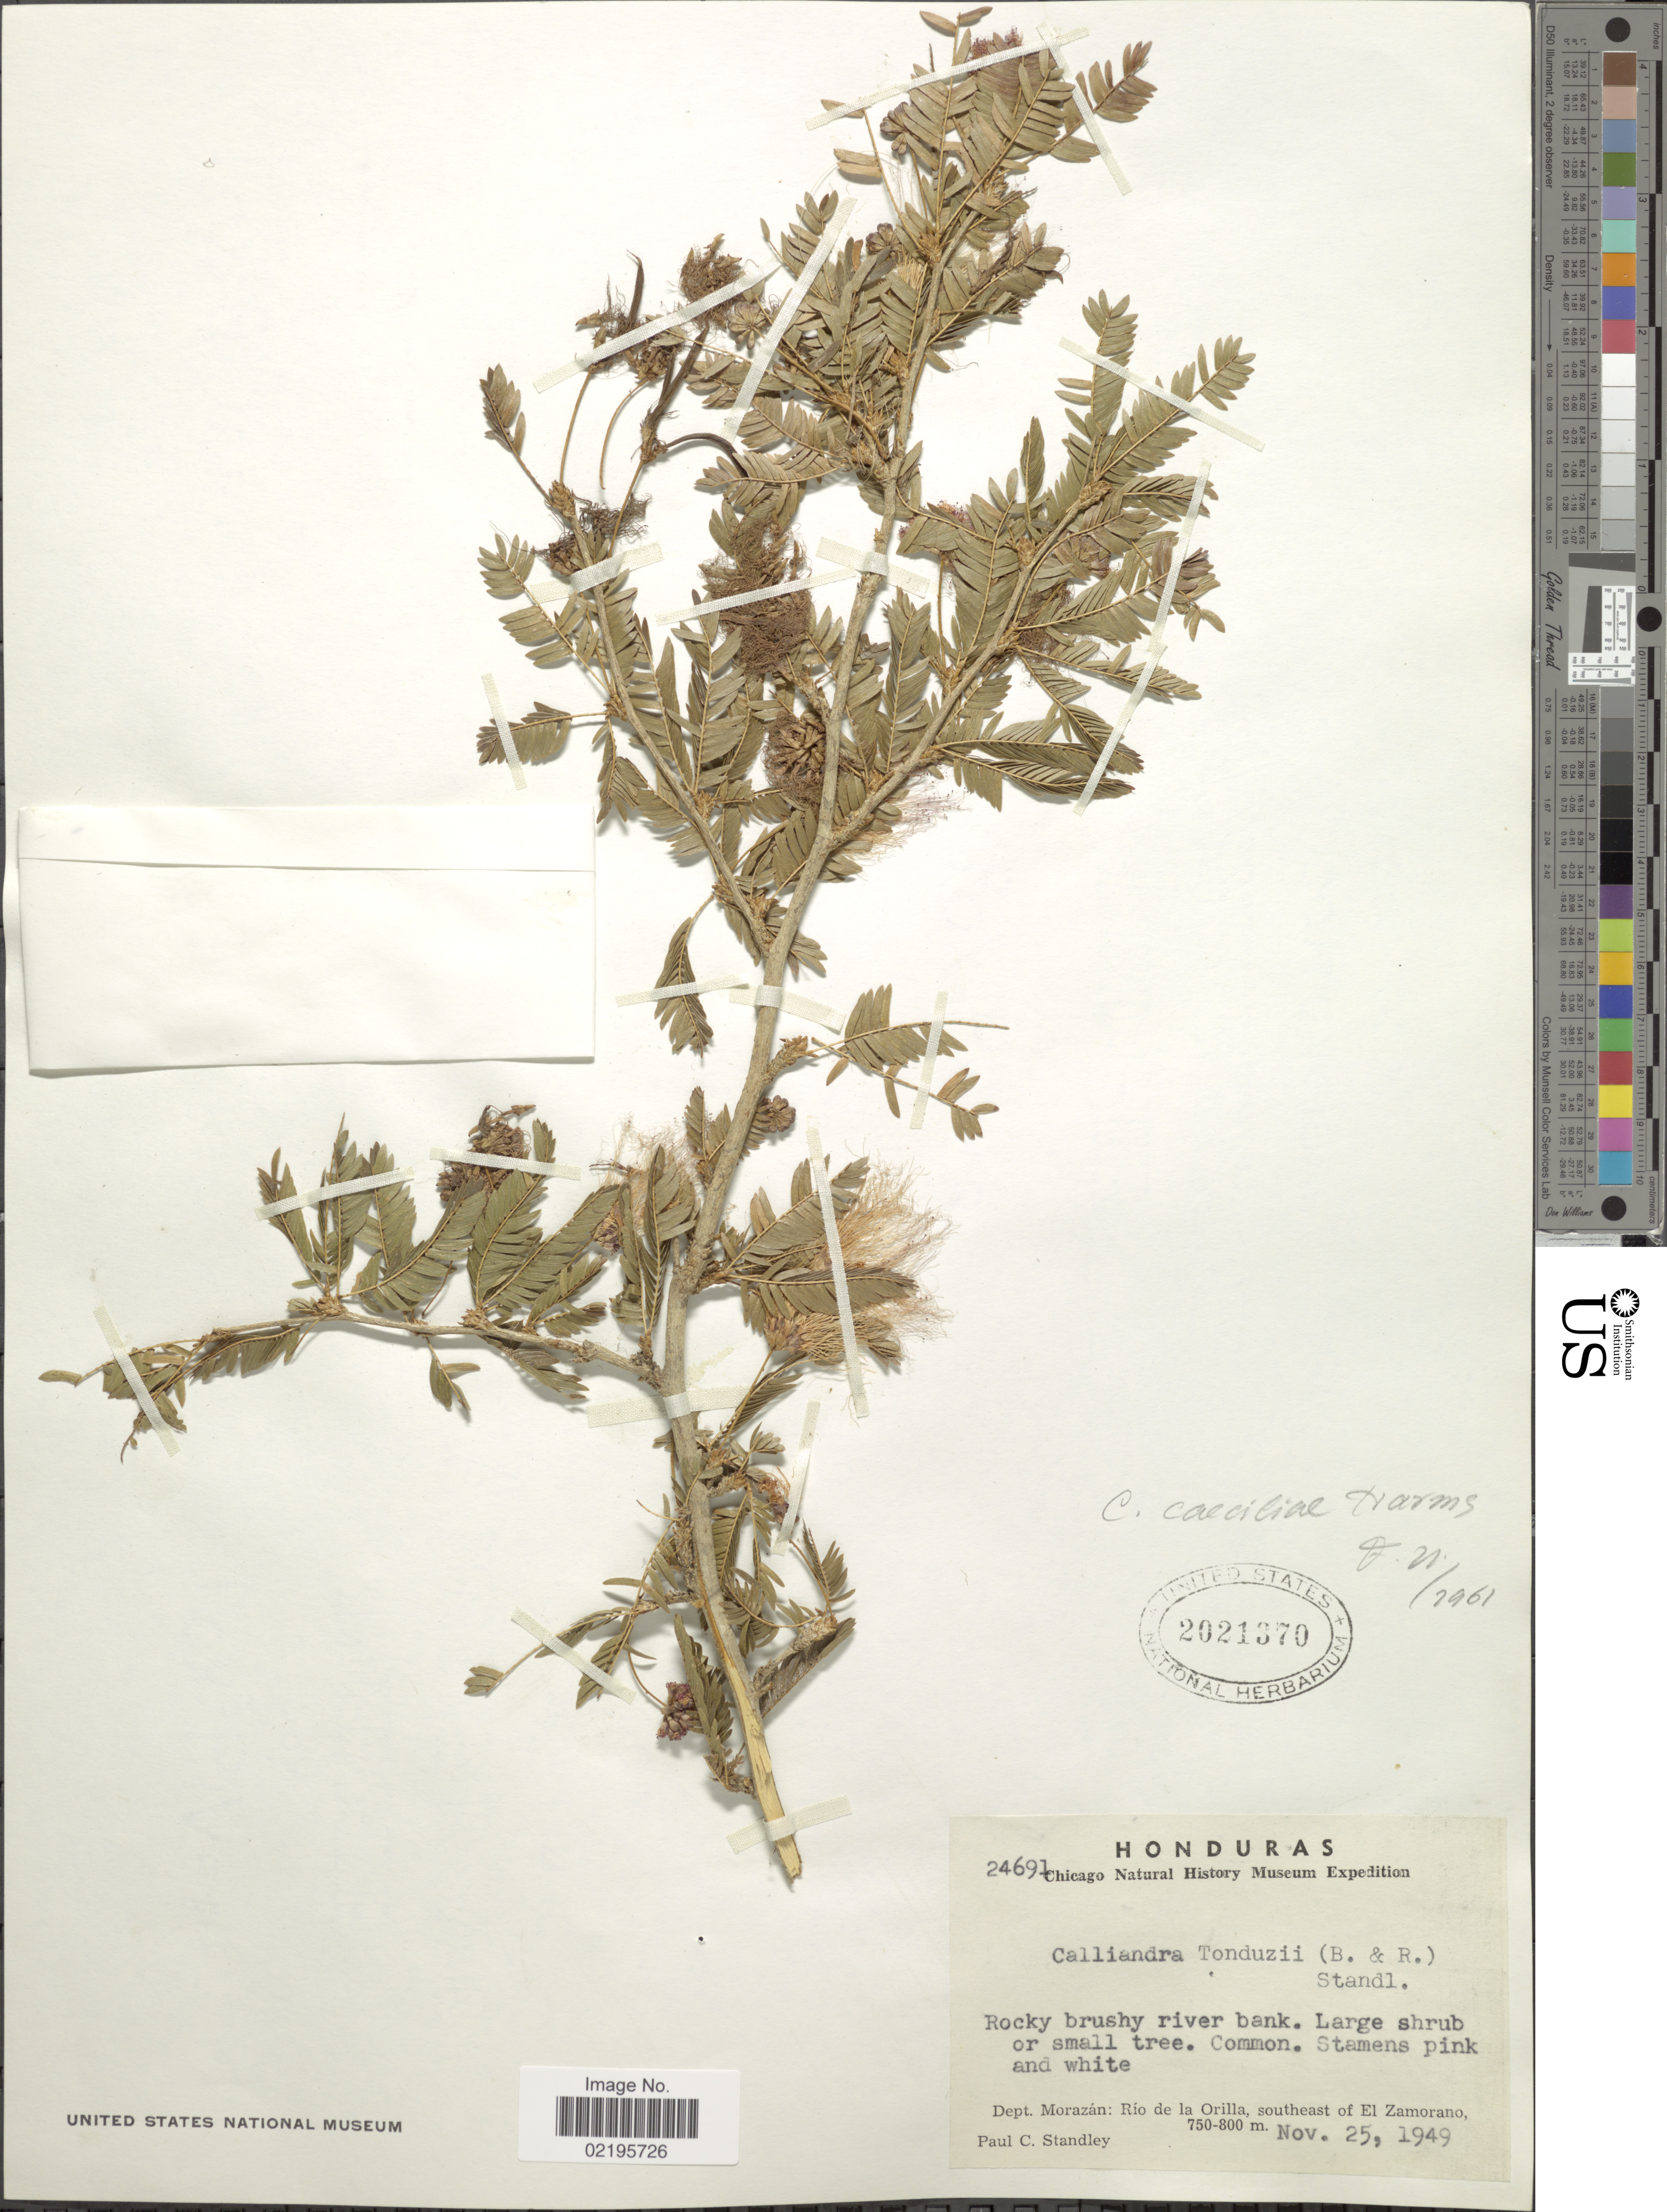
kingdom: Plantae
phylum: Tracheophyta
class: Magnoliopsida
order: Fabales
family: Fabaceae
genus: Calliandra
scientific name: Calliandra caeciliae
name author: Harms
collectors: P. C. Standley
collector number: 24691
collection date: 1949-11-25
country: Honduras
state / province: Fco. Morazán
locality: Rio de la Orilla, southeast of El Zamorano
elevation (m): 750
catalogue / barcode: US 2021370